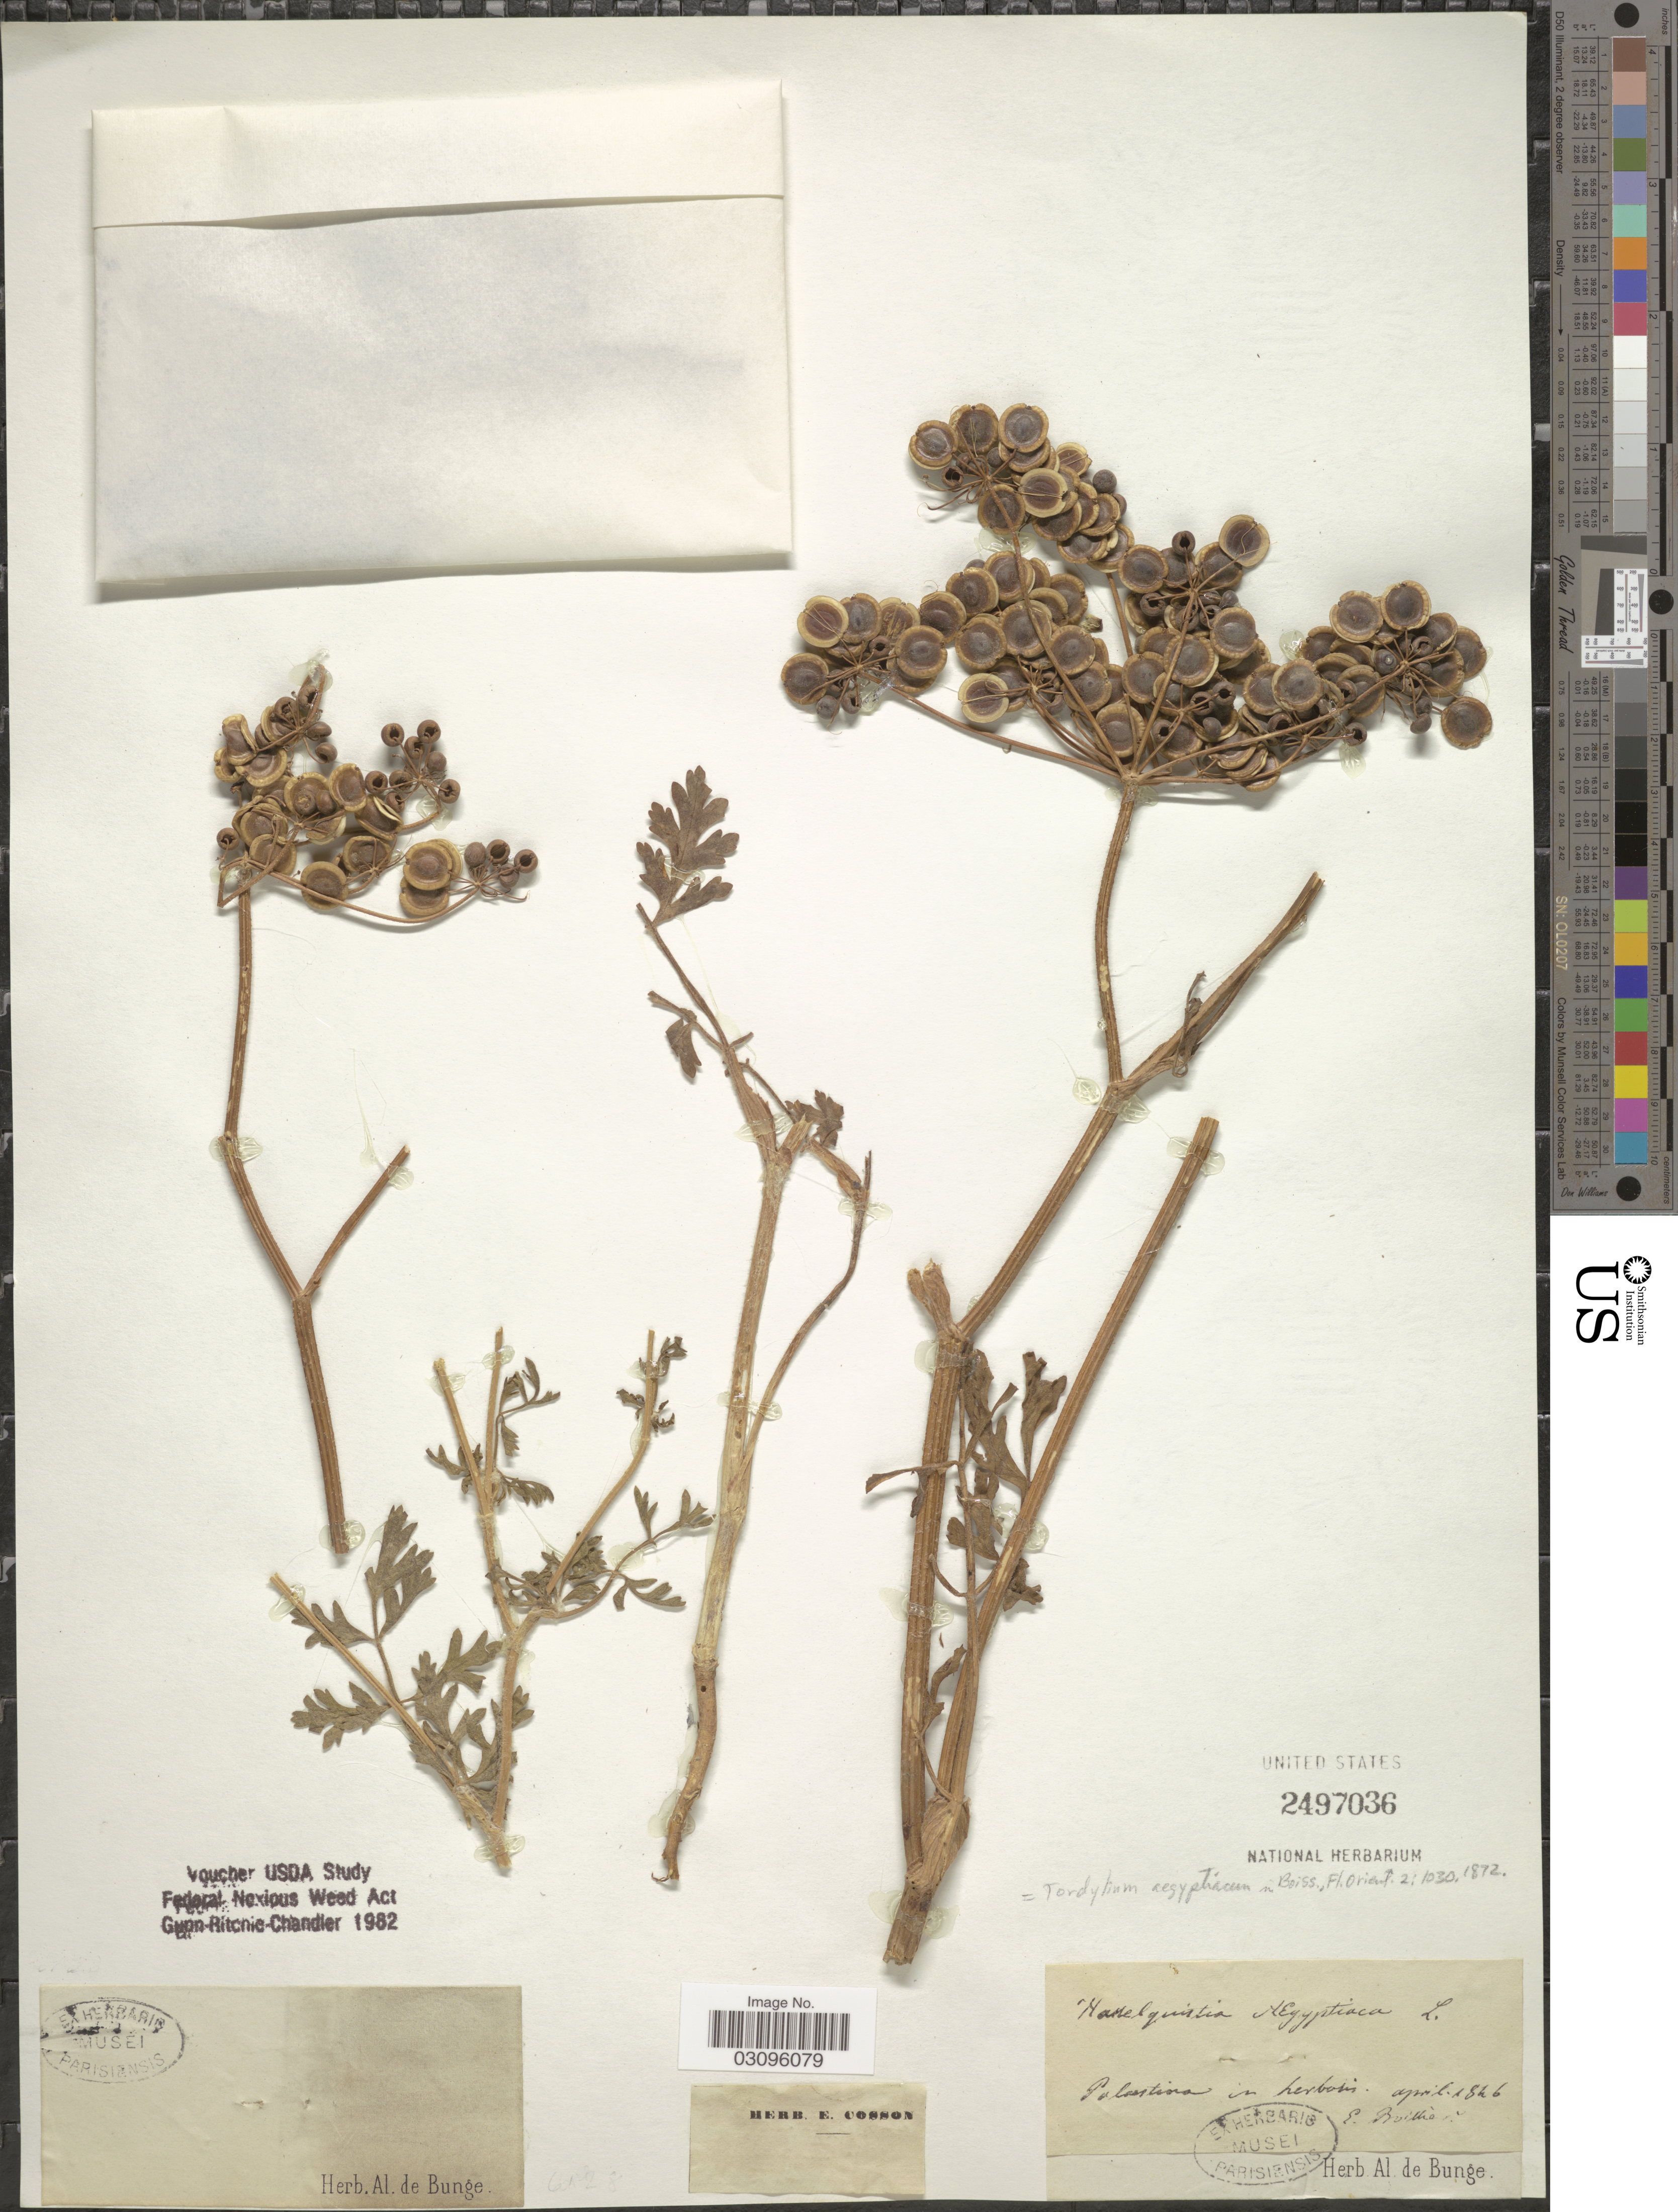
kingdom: Plantae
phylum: Tracheophyta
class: Magnoliopsida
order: Apiales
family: Apiaceae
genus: Tordylium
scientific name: Tordylium aegyptiacum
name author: Lam.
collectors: -- Boissier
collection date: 1846-04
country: Israel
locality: Palestina in herbosis.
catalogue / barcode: US 2497036